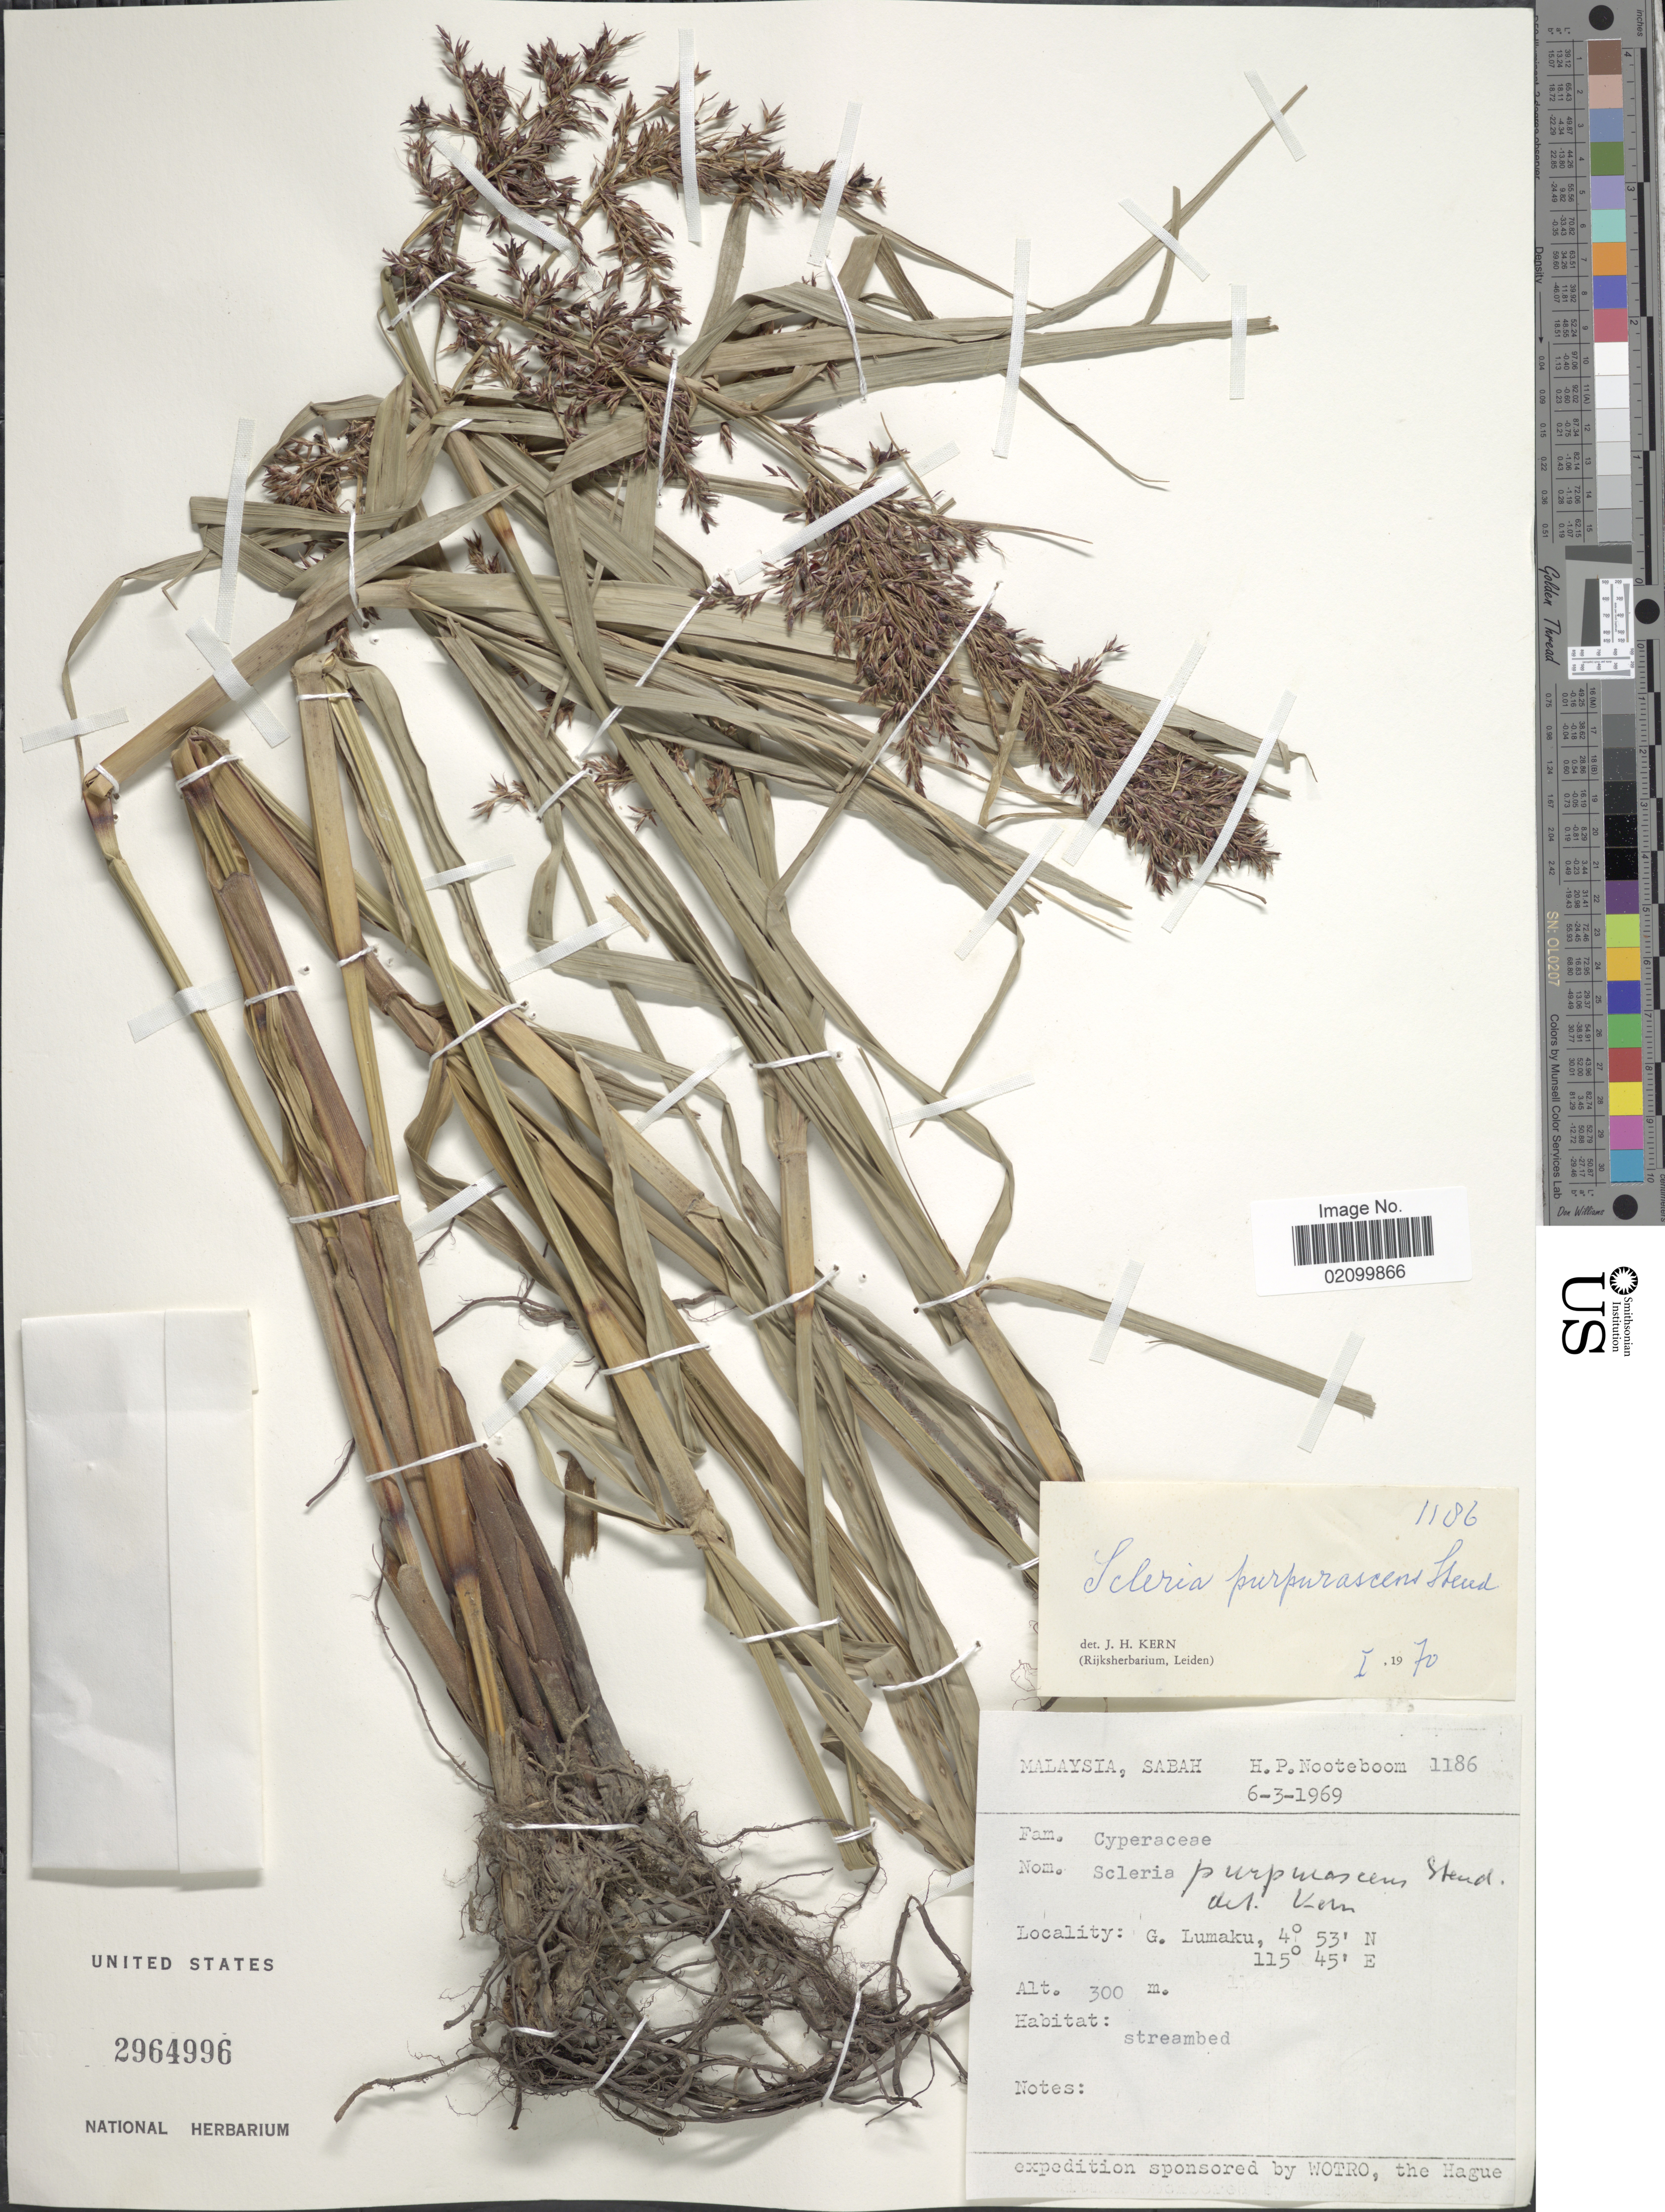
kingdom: Plantae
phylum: Tracheophyta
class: Liliopsida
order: Poales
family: Cyperaceae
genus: Scleria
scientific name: Scleria purpurascens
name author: Steud.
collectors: H. P. Nooteboom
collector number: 1186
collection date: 1969-03-06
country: Malaysia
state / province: Sabah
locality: G. Lumaku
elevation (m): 300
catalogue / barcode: US 2964996